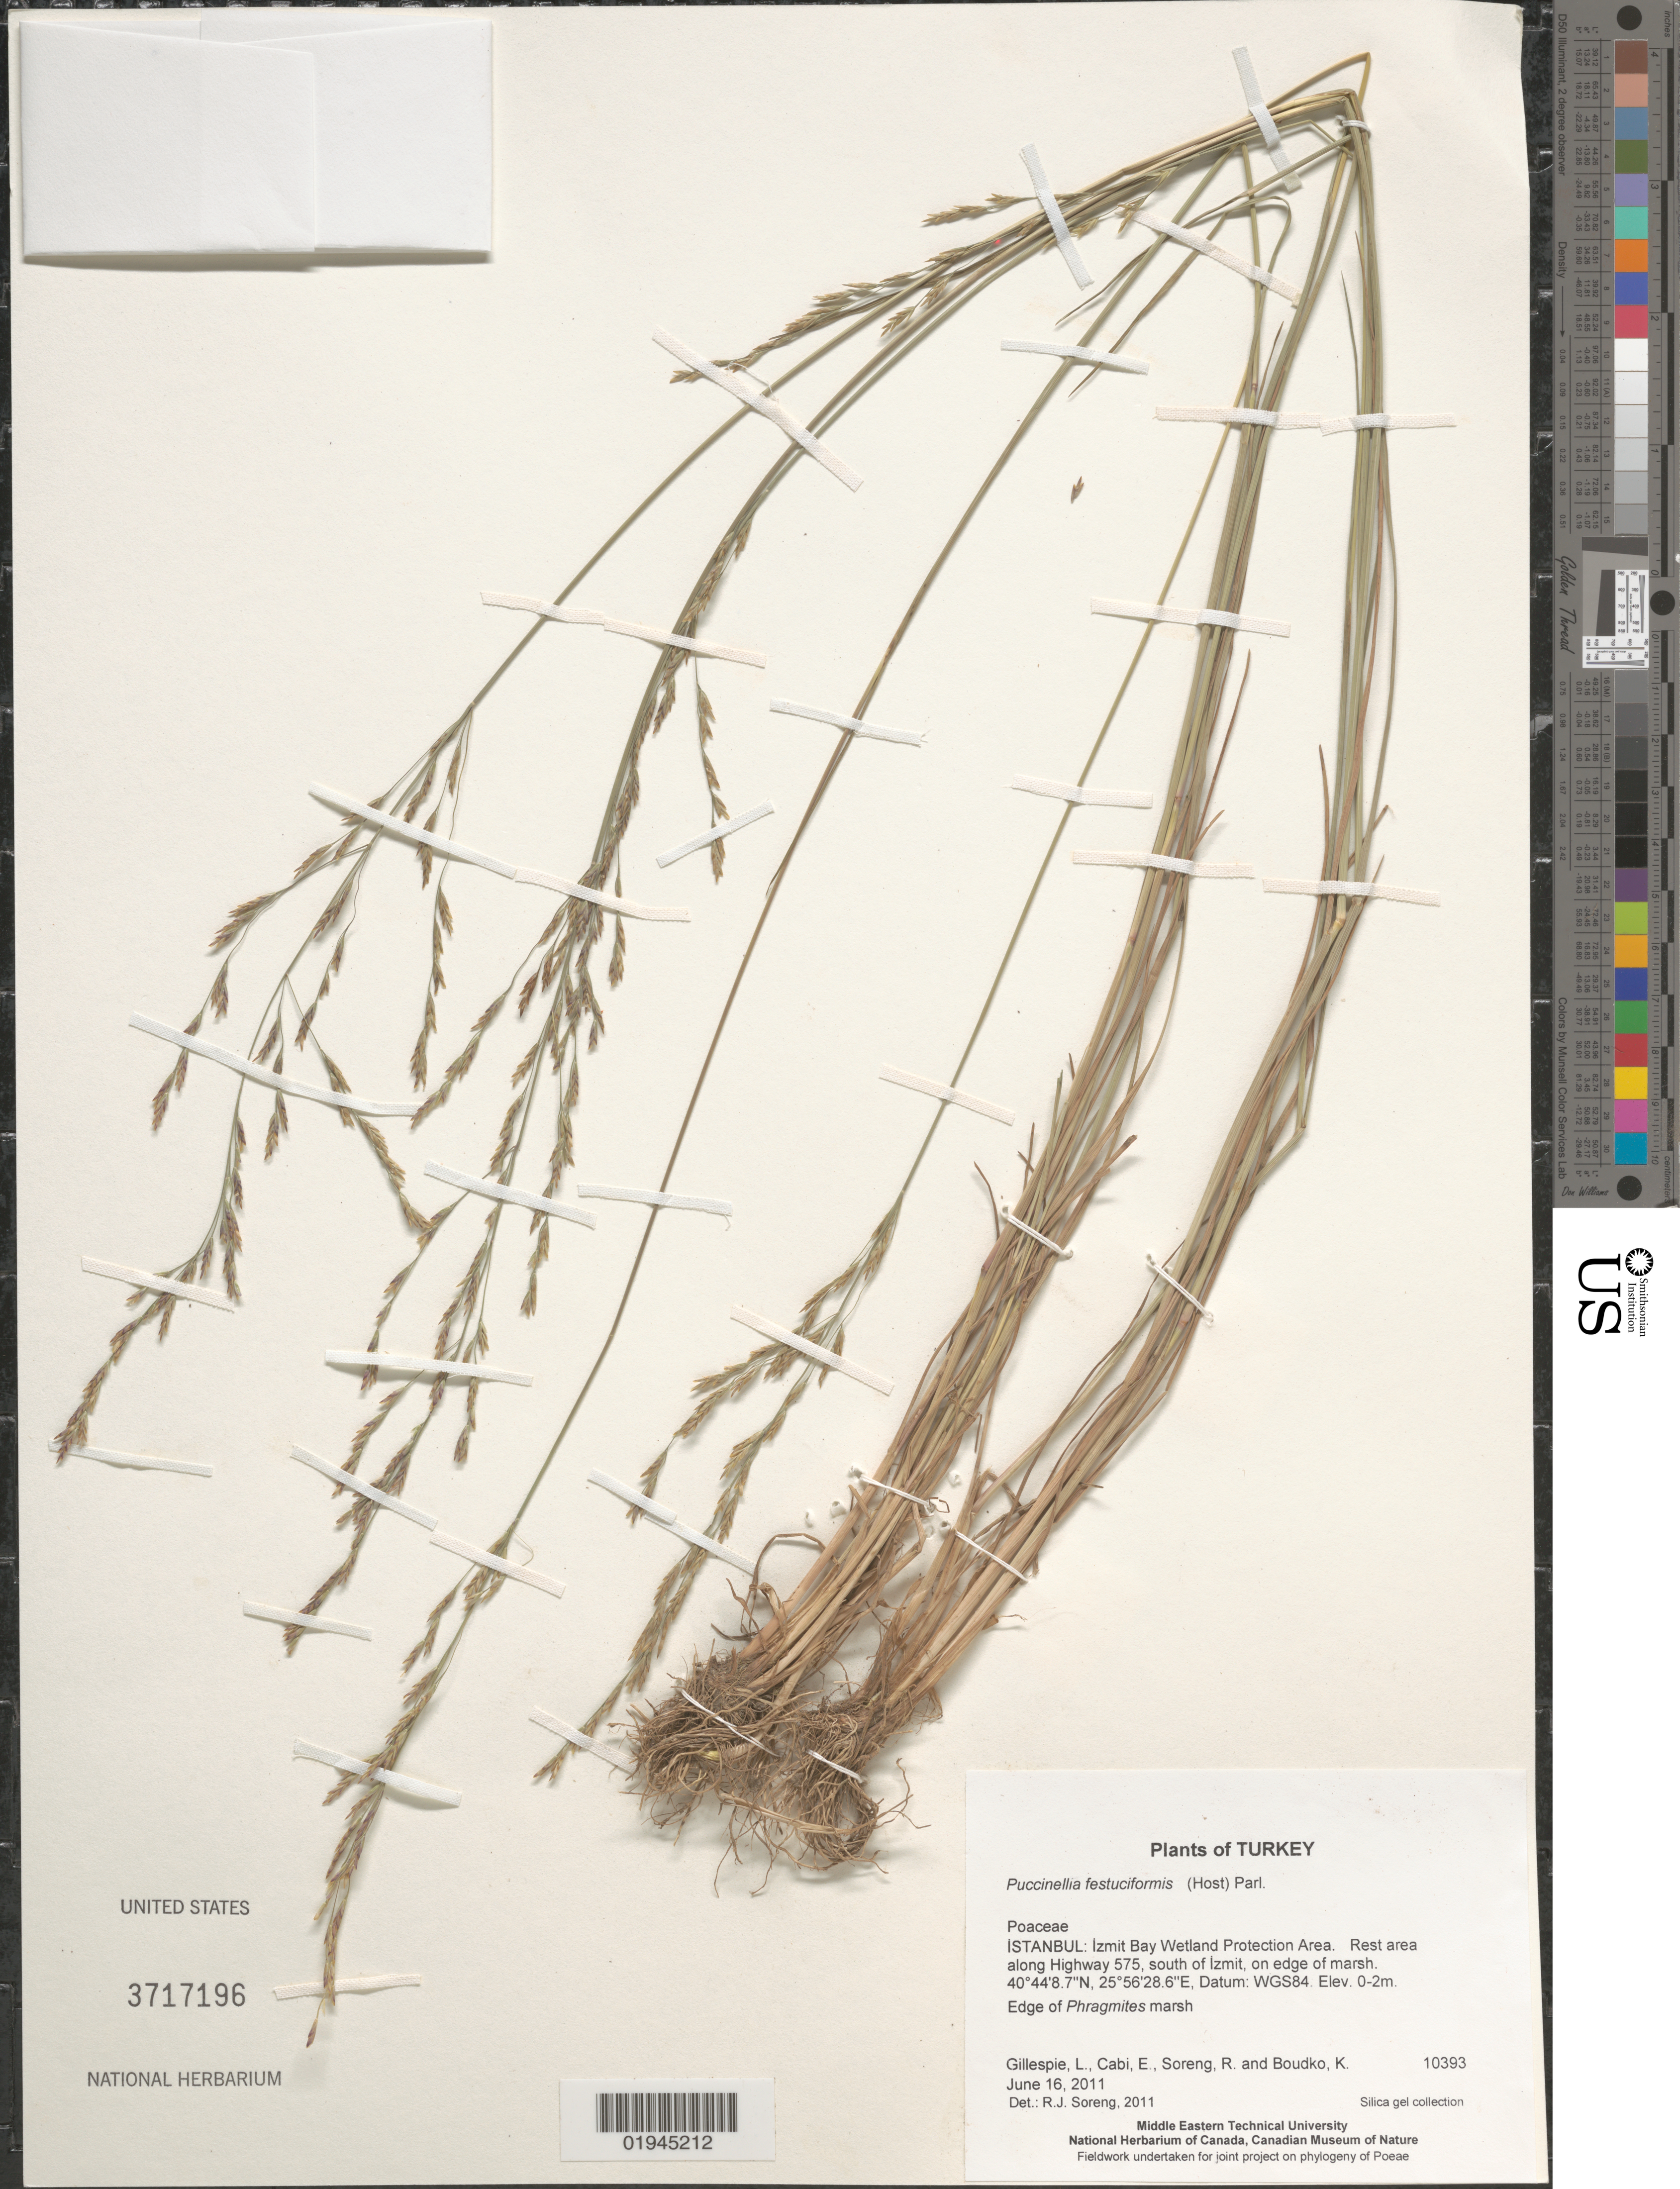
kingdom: Plantae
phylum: Tracheophyta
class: Liliopsida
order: Poales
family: Poaceae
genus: Puccinellia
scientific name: Puccinellia festuciformis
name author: (Host) Parl.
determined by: Soreng, Robert J., Research Associate (BOT), Smithsonian Institution - National Museum of Natural History (UNITED STATES)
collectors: L. J. Gillespie, E. Cabi, R. J. Soreng & K. Boudko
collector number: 10393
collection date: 2011-06-16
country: Turkey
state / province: Istanbul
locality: Izmit Bay Wetland Protection Area. Rest area along Highway 575, south of Izmit, on edge of marsh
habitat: Edge of Phragmites marsh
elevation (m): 0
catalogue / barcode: US 3717196